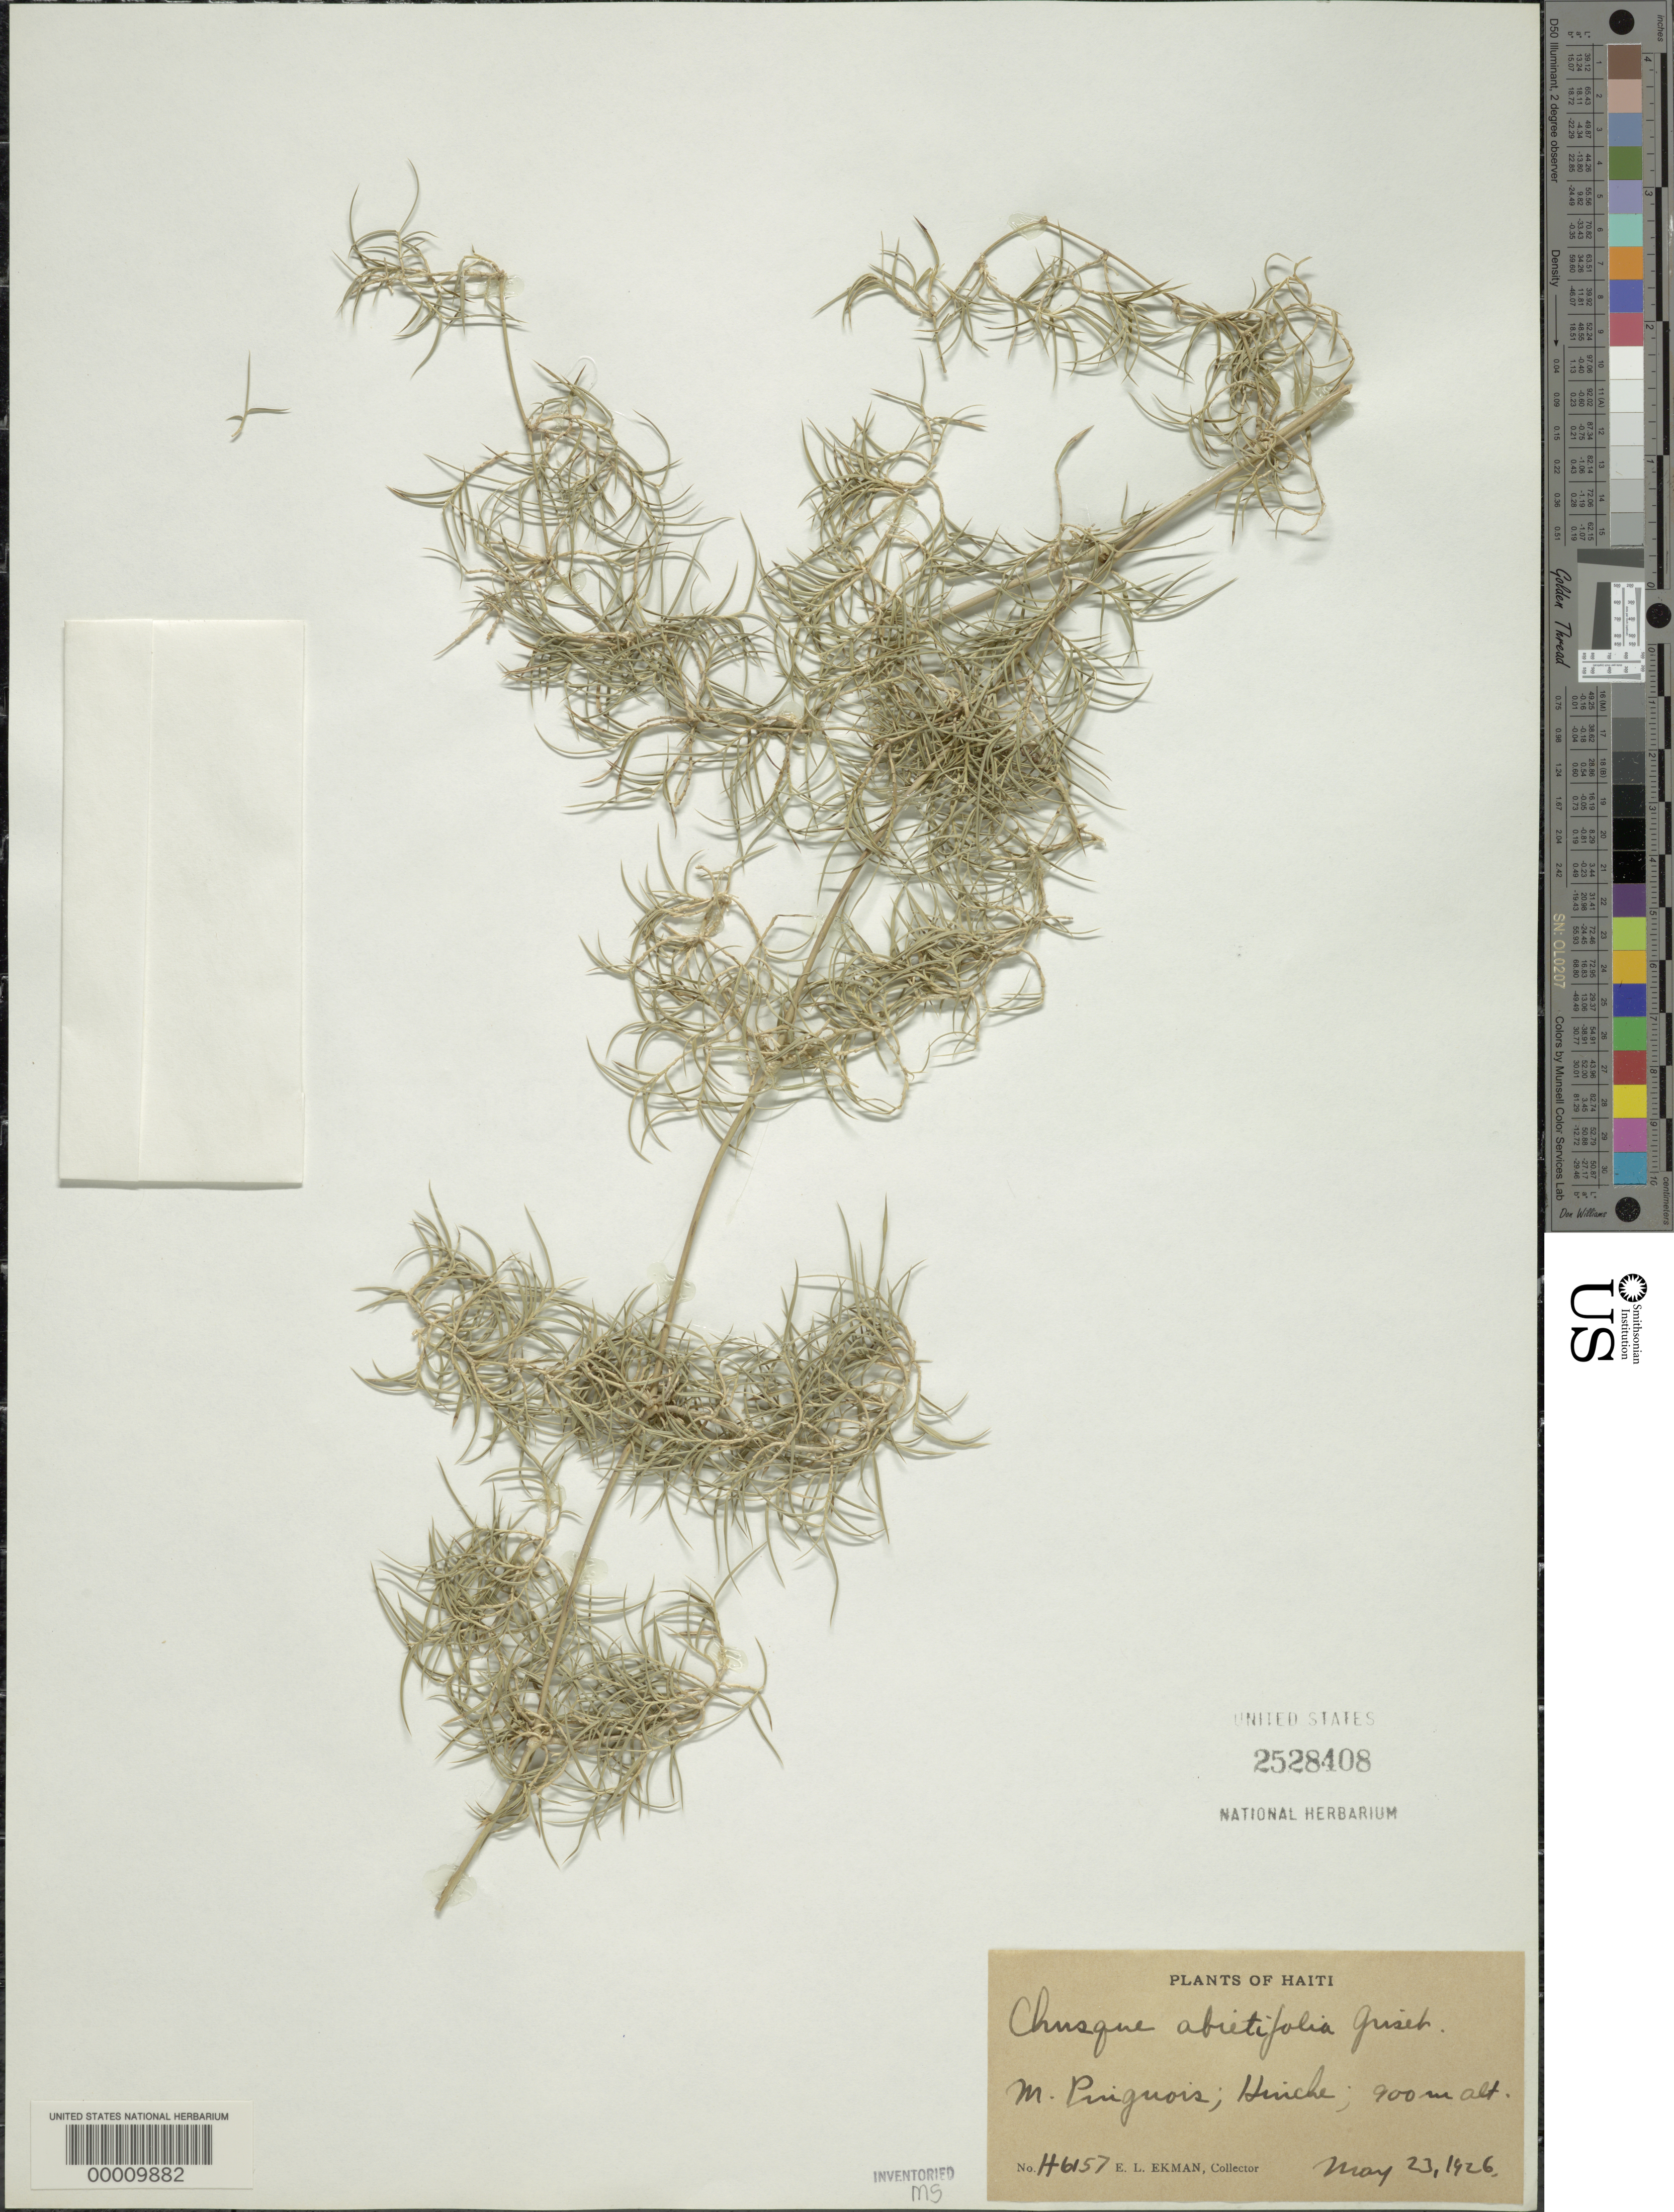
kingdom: Plantae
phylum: Tracheophyta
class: Liliopsida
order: Poales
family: Poaceae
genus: Chusquea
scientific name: Chusquea abietifolia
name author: Griseb.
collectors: E. L. Ekman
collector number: H 6157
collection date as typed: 23 May 1926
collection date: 1926-05-23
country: Haiti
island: Hispaniola Island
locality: M. pinguois, hinche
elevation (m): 900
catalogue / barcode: US 2528408